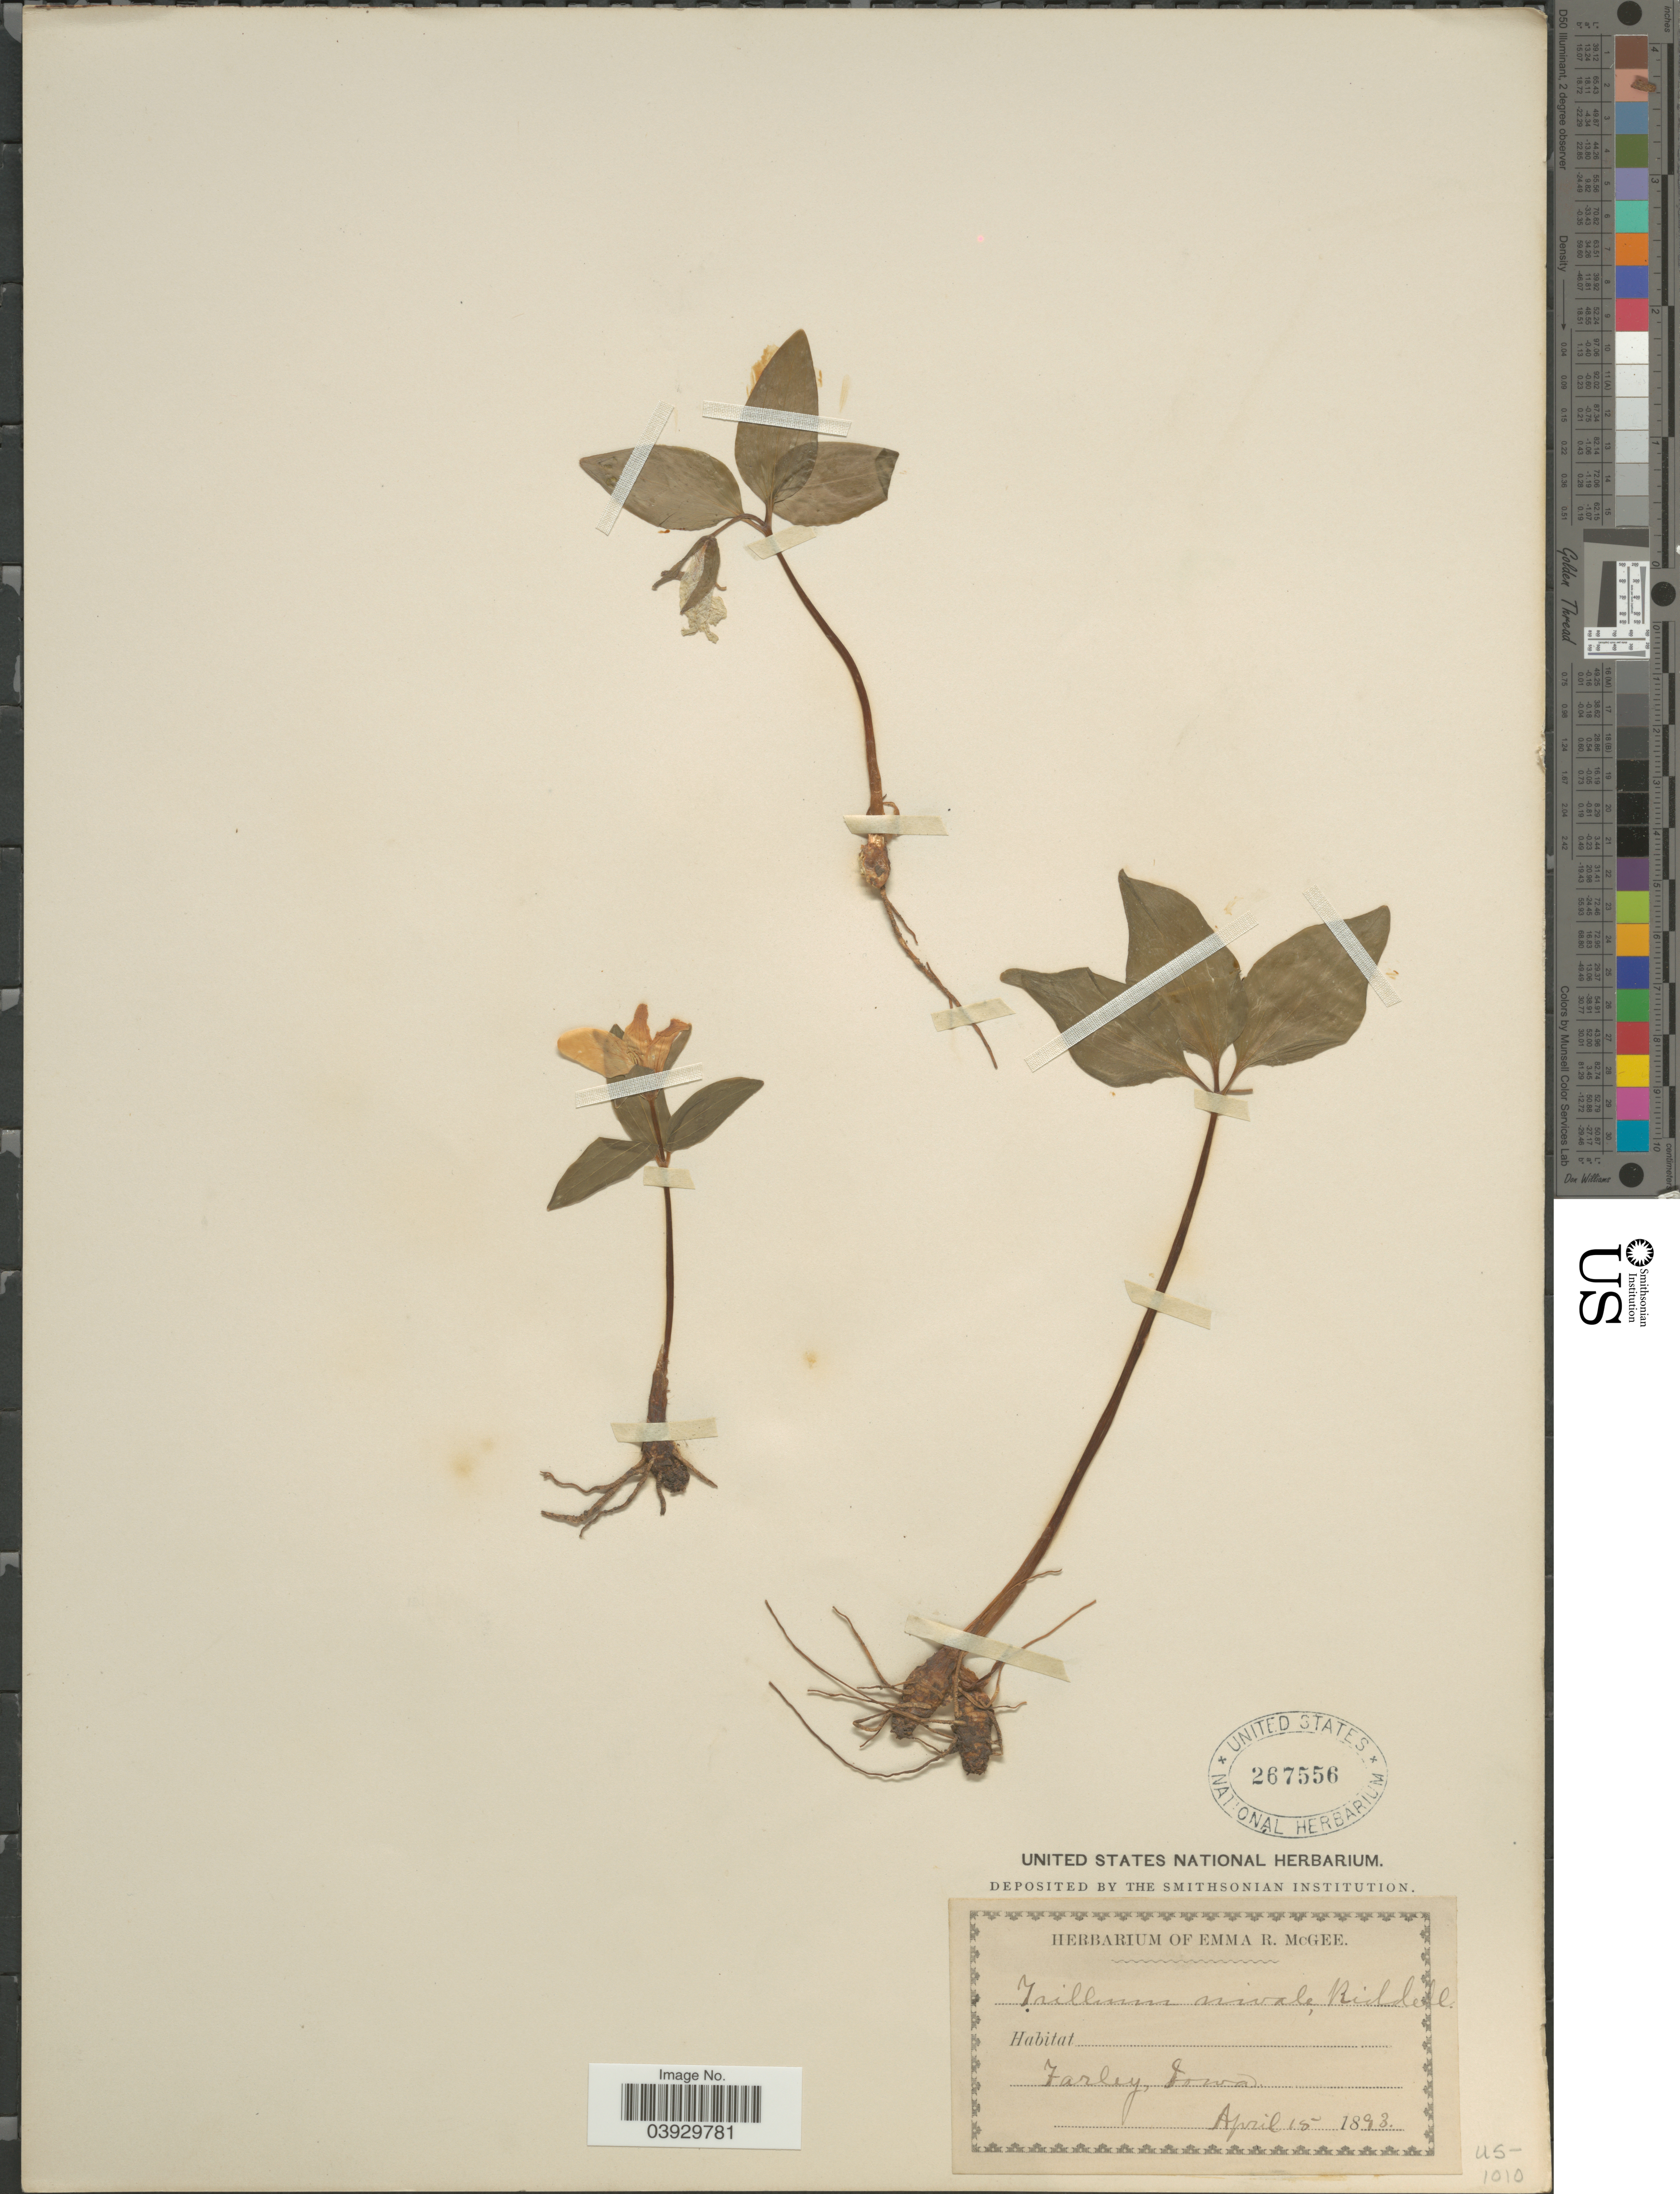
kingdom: Plantae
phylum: Tracheophyta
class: Liliopsida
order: Liliales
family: Melanthiaceae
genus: Trillium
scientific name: Trillium nivale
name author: Riddell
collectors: ex herb. of Emma R. McGee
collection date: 1893-04-15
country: United States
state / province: Iowa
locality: Farley.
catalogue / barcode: US 267556